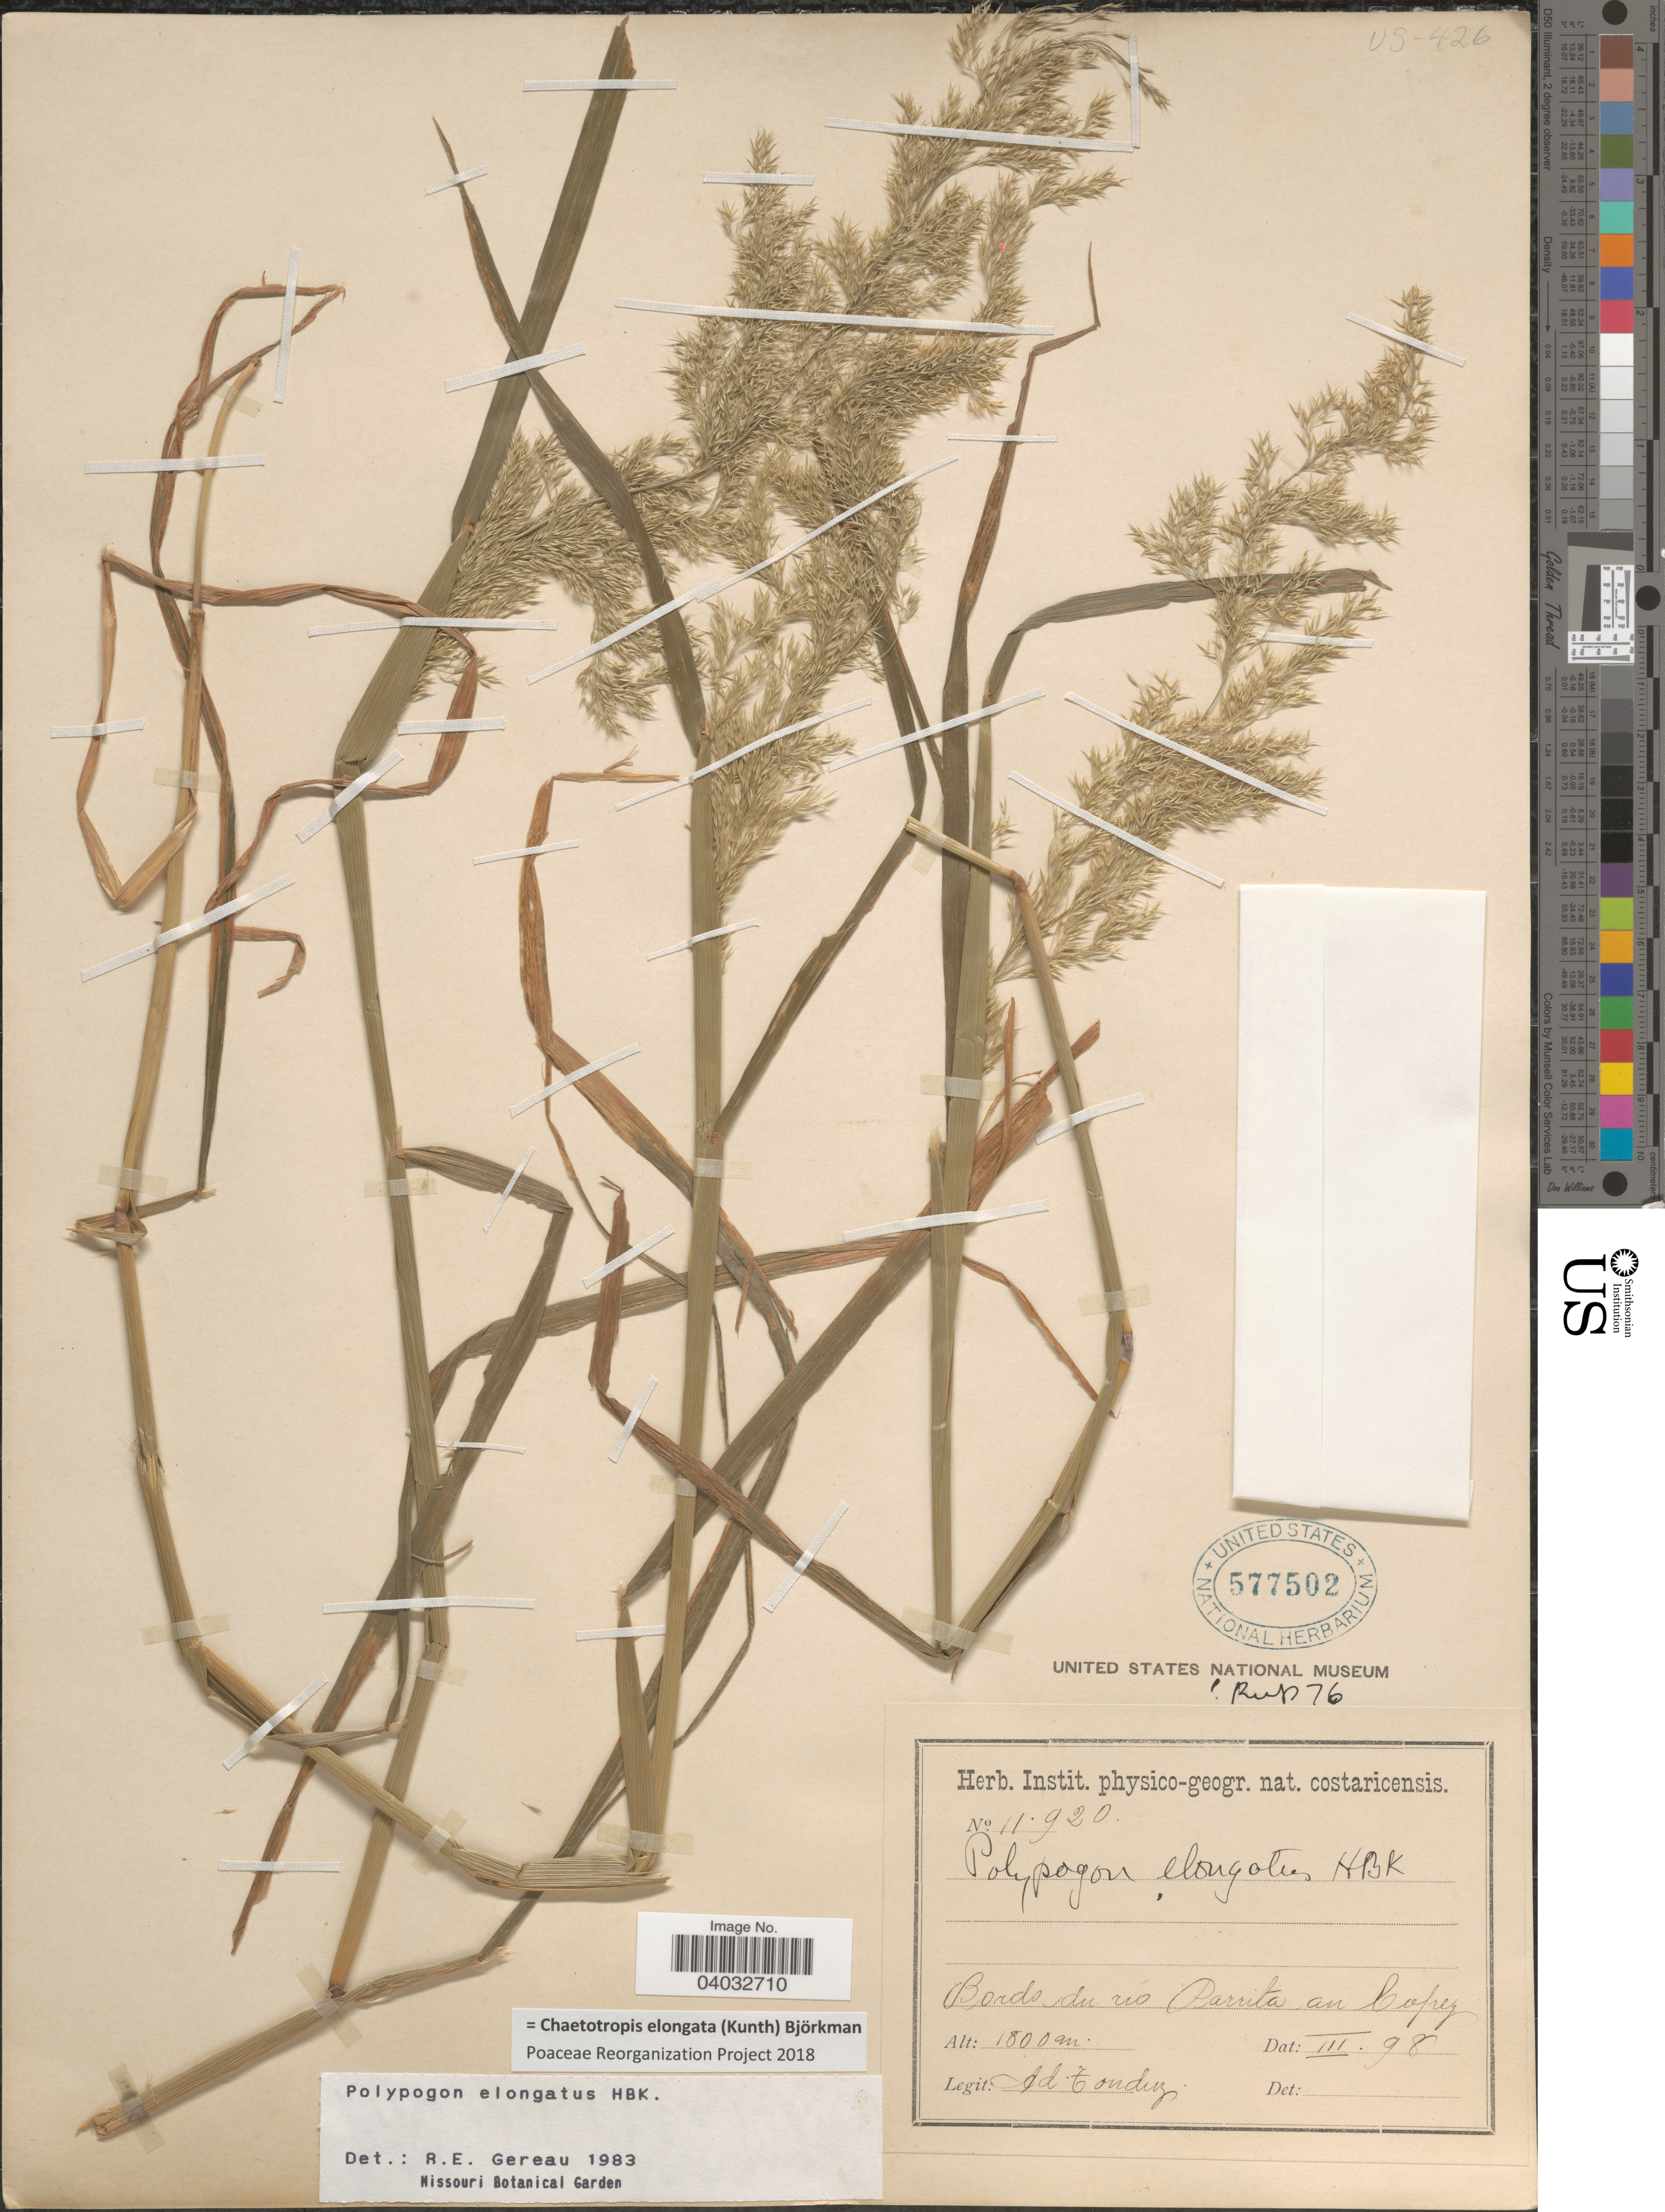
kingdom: Plantae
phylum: Tracheophyta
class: Liliopsida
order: Poales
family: Poaceae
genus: Chaetotropis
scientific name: Chaetotropis elongata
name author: (Kunth) Björkman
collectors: A. Tonduz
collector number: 11920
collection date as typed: Transcribed d/m/y: /3/98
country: Costa Rica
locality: Bords du río Parrita au Copey.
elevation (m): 1800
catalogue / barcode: US 577502